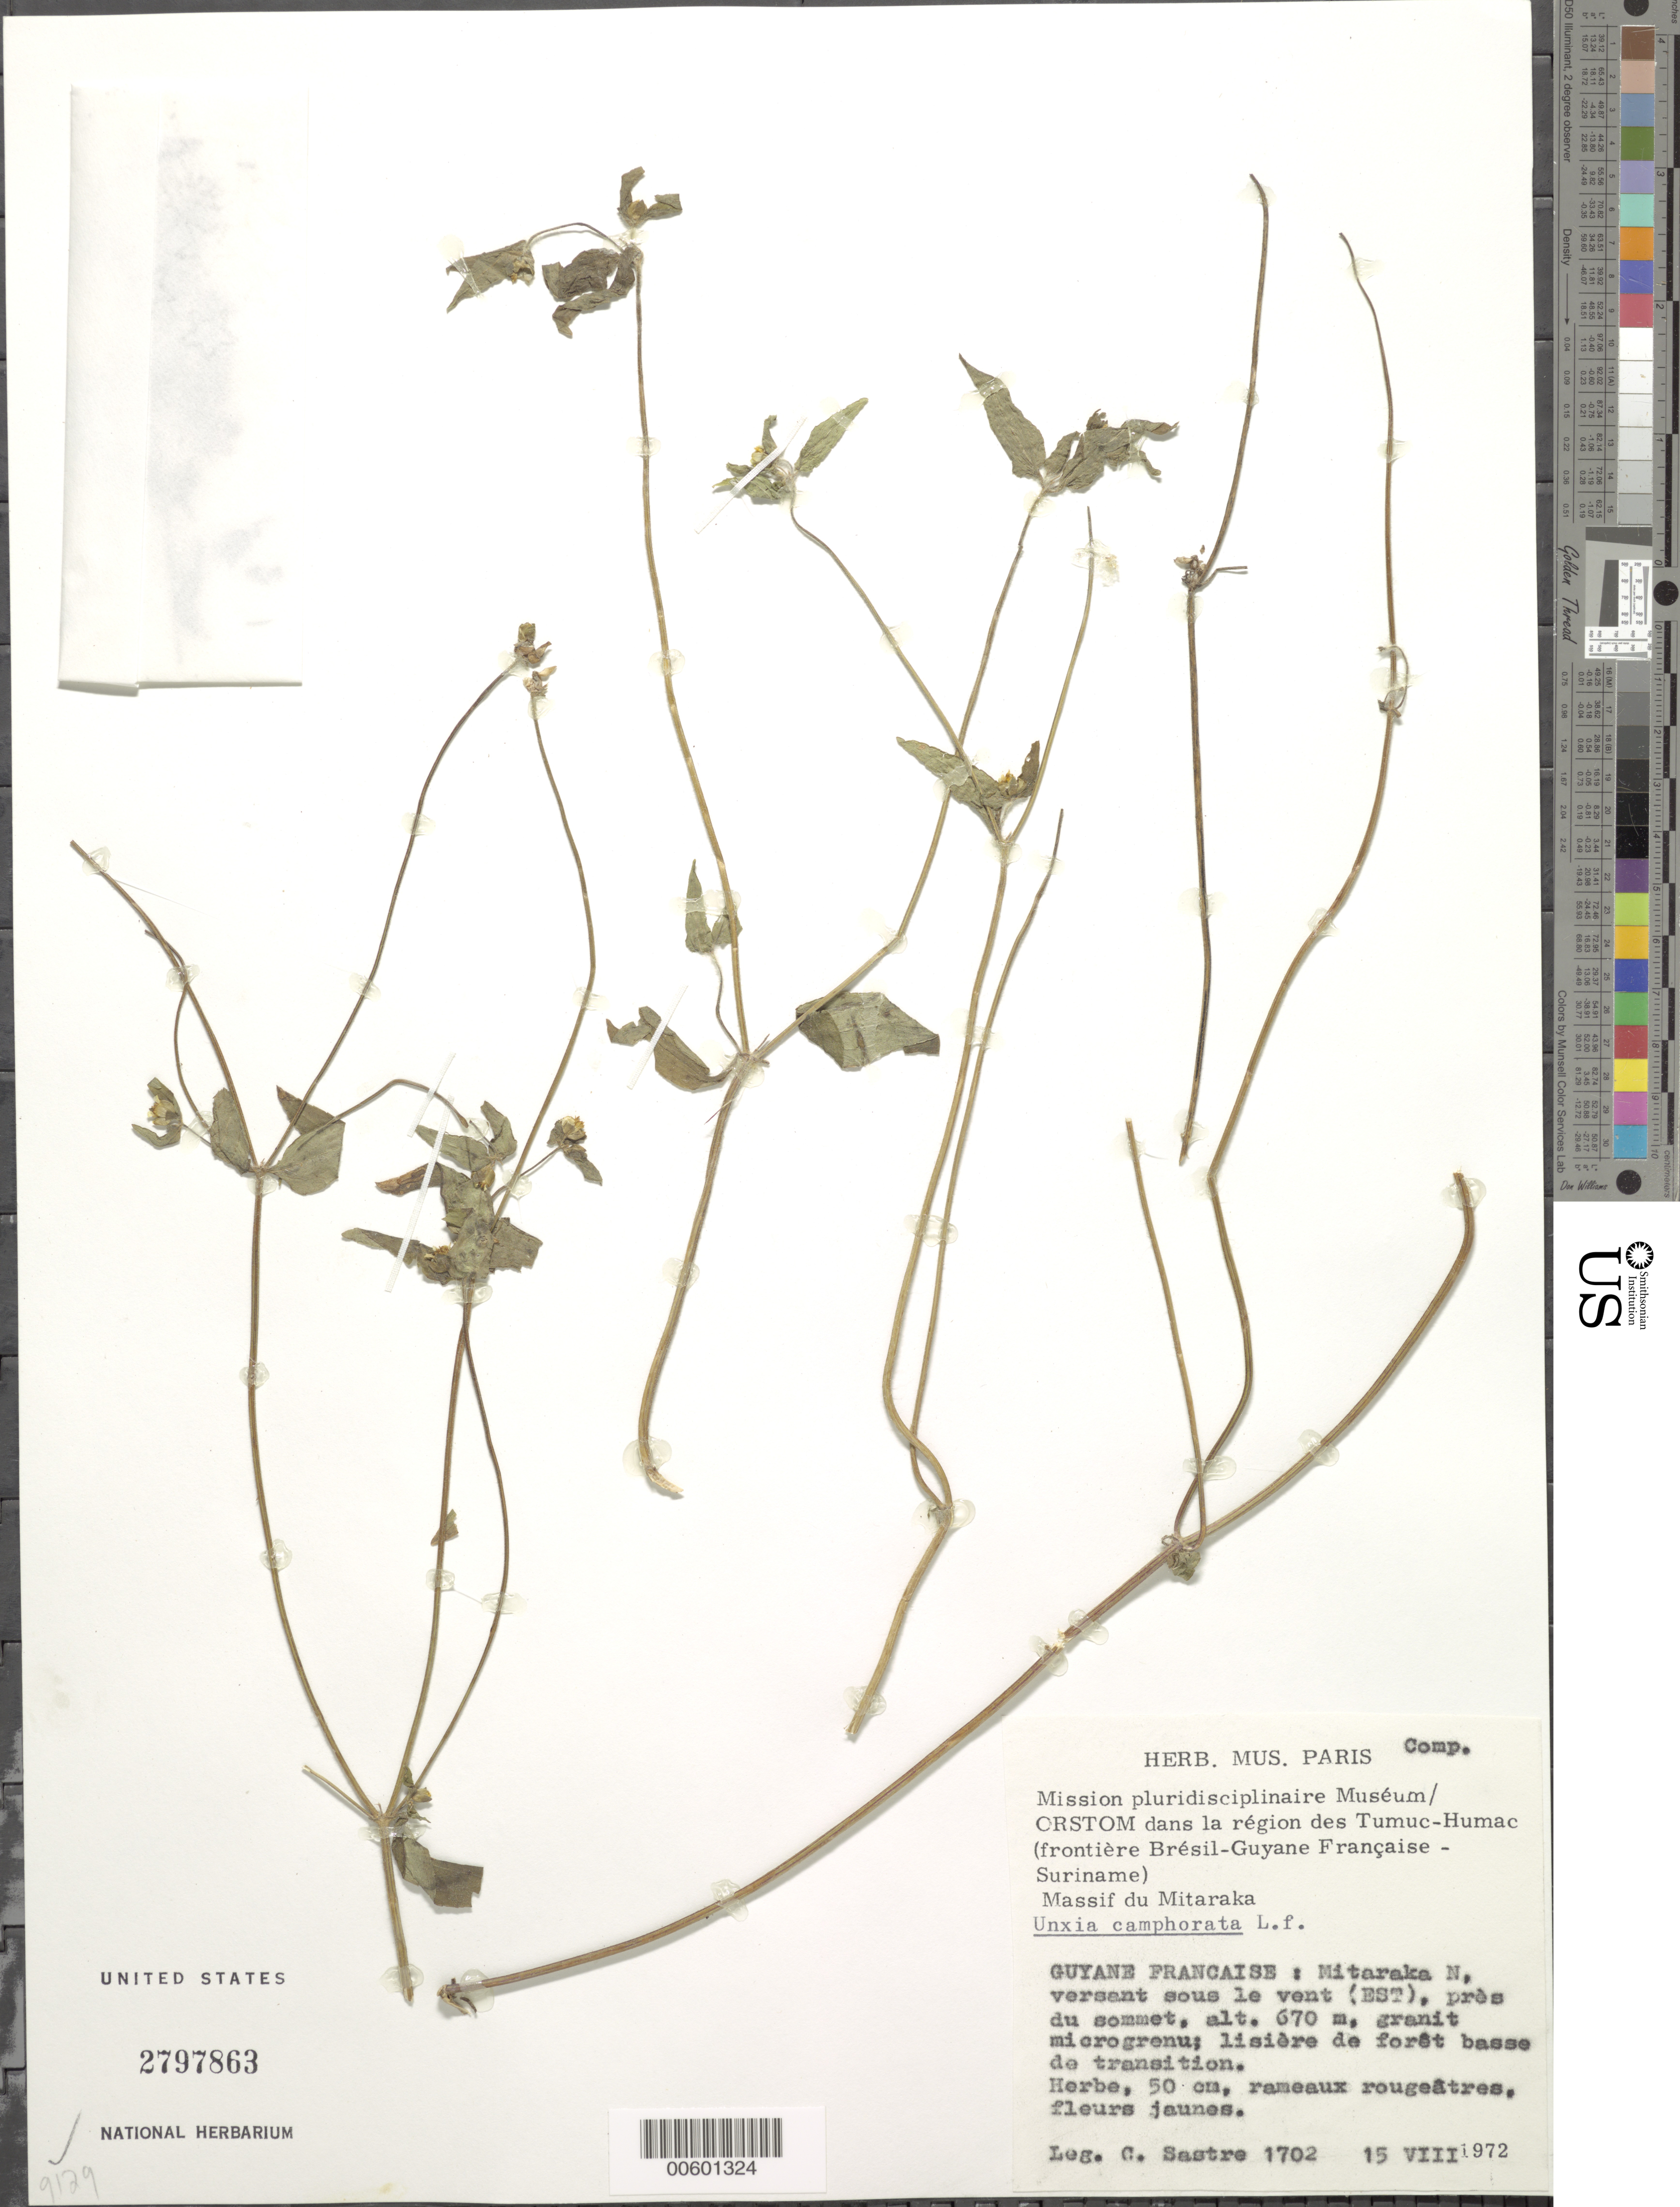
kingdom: Plantae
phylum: Tracheophyta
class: Magnoliopsida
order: Asterales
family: Asteraceae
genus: Unxia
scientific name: Unxia camphorata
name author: L. f.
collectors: C. H. L. Sastre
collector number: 1702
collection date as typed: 15-Aug-72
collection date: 1972-08-15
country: French Guiana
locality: Tumuc-Humac, Massif du Mitaraca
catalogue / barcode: US 2797863